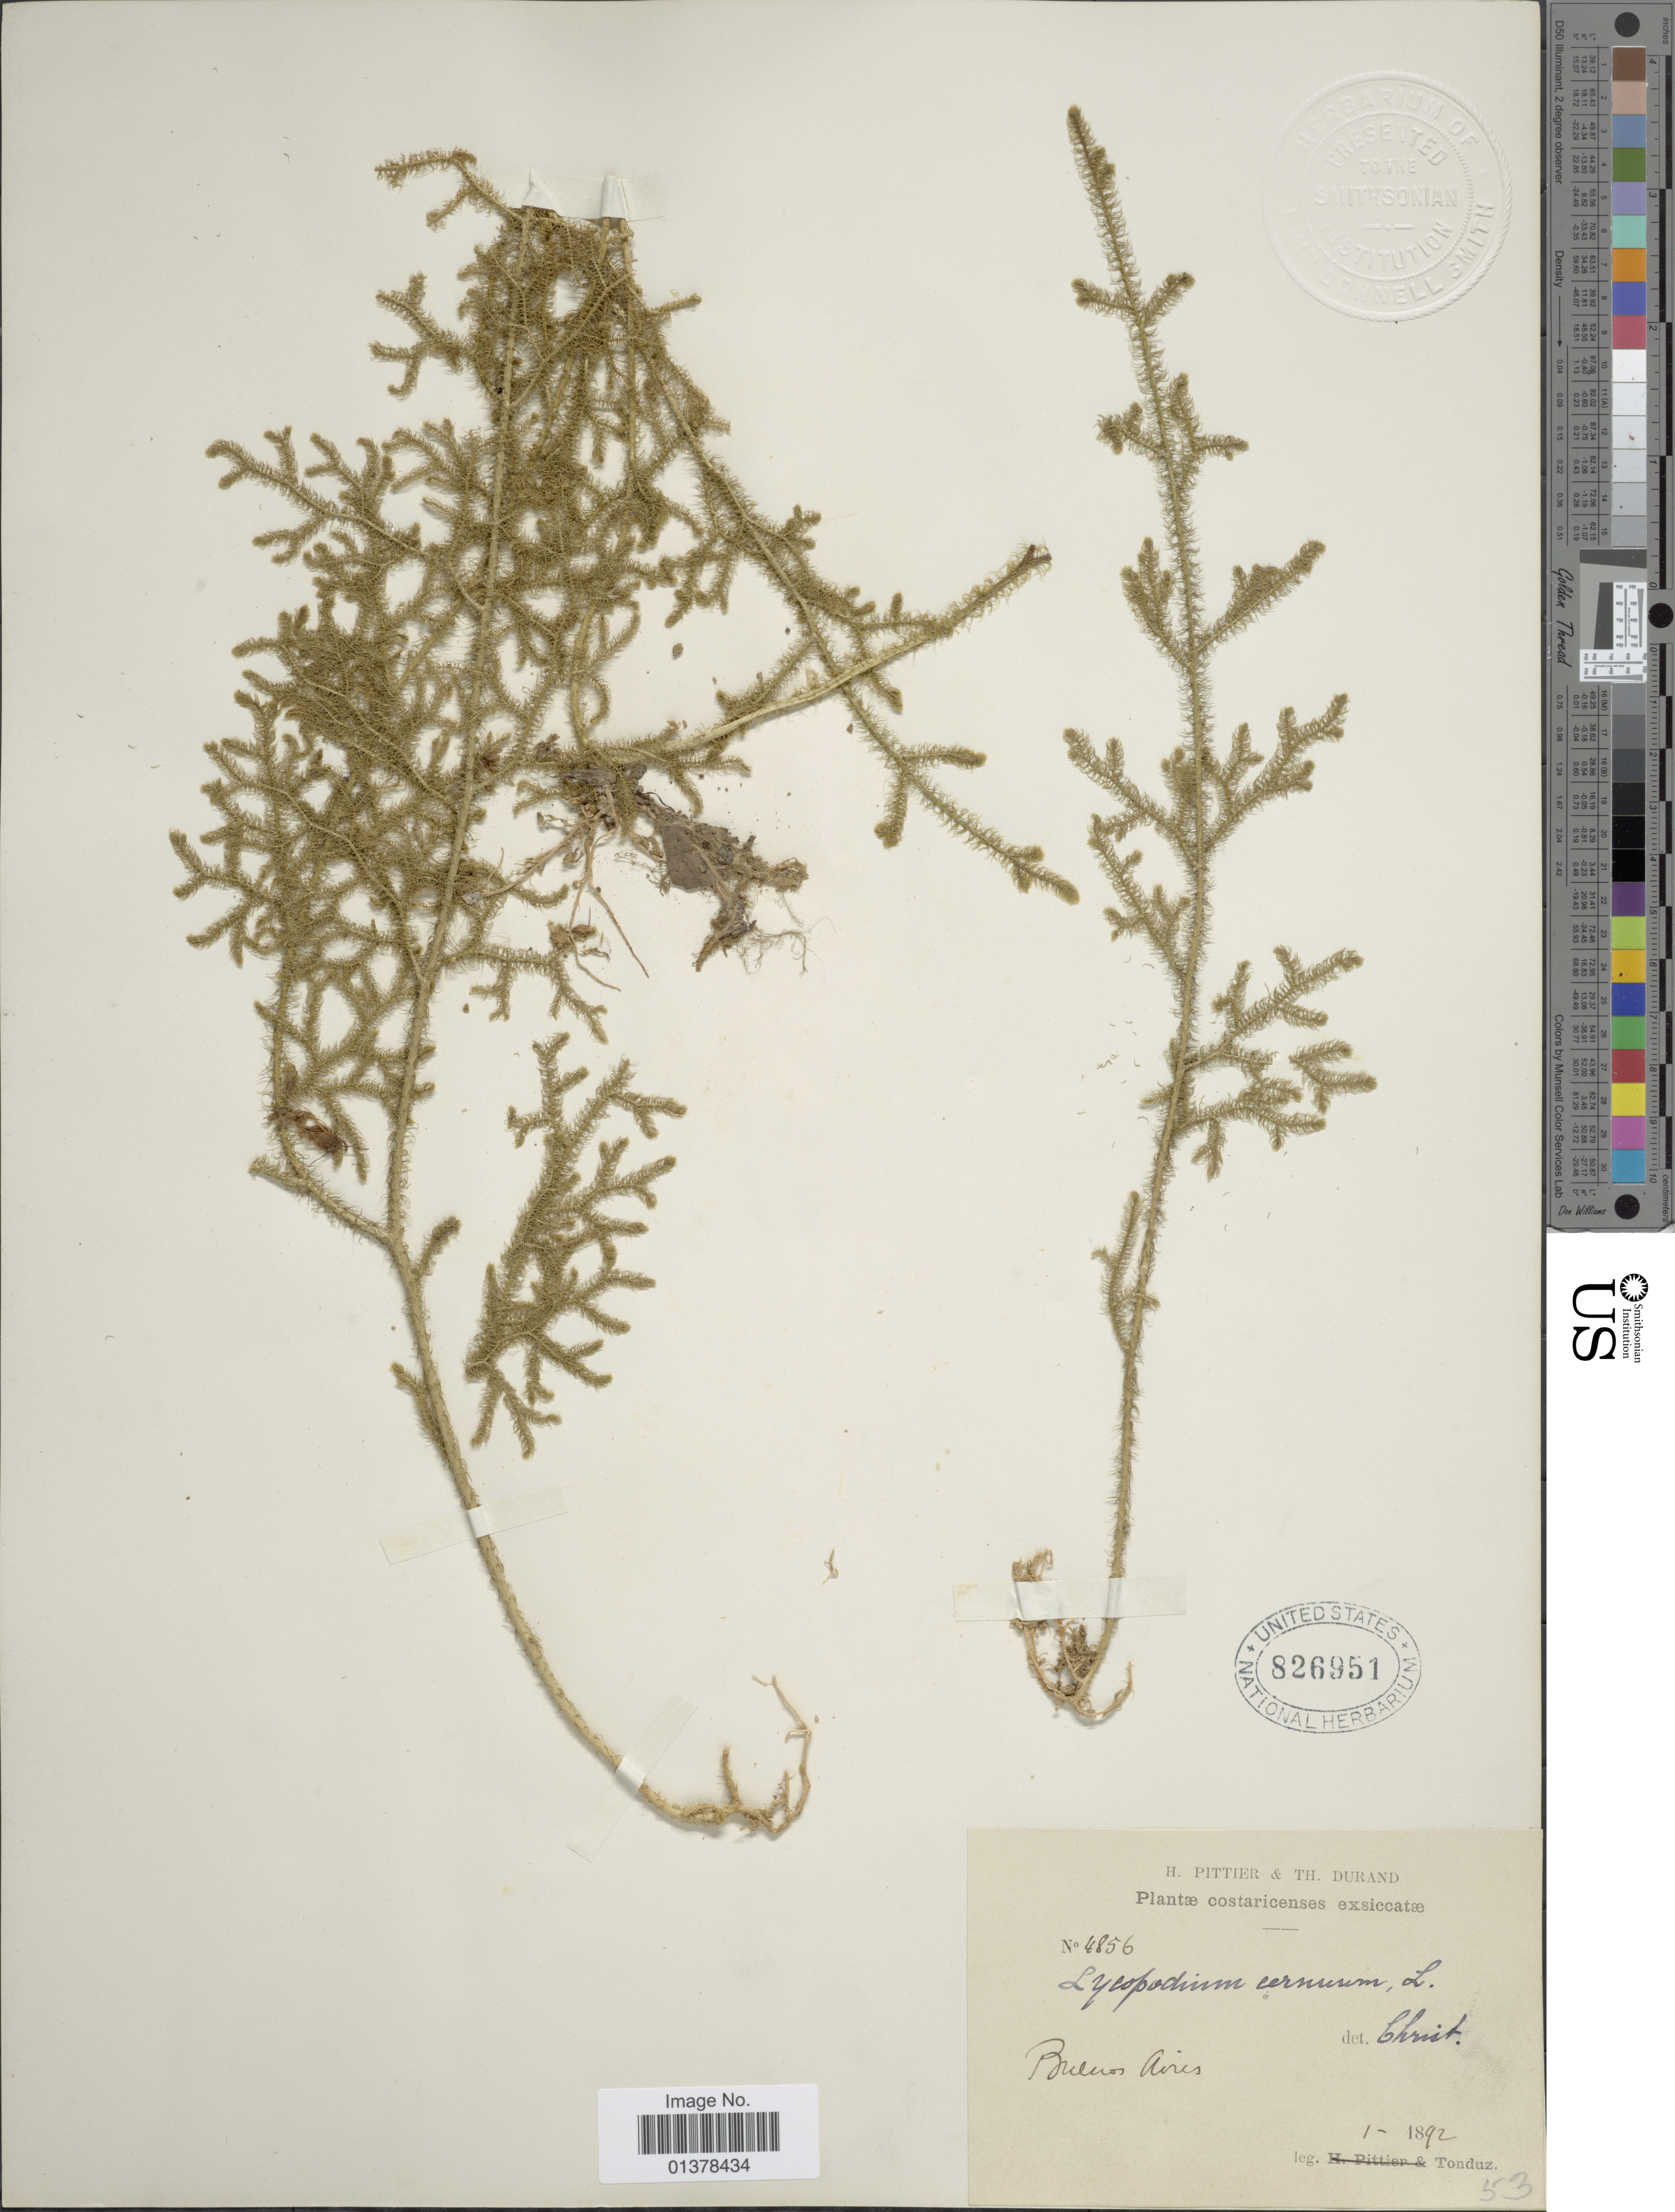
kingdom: Plantae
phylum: Tracheophyta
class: Lycopodiopsida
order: Lycopodiales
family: Lycopodiaceae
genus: Palhinhaea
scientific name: Palhinhaea cernua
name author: (L.) Vasc. & Franco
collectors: H. F. Pittier & T. Durand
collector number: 4856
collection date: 1892-01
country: Costa Rica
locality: Buenos Aires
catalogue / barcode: US 826951